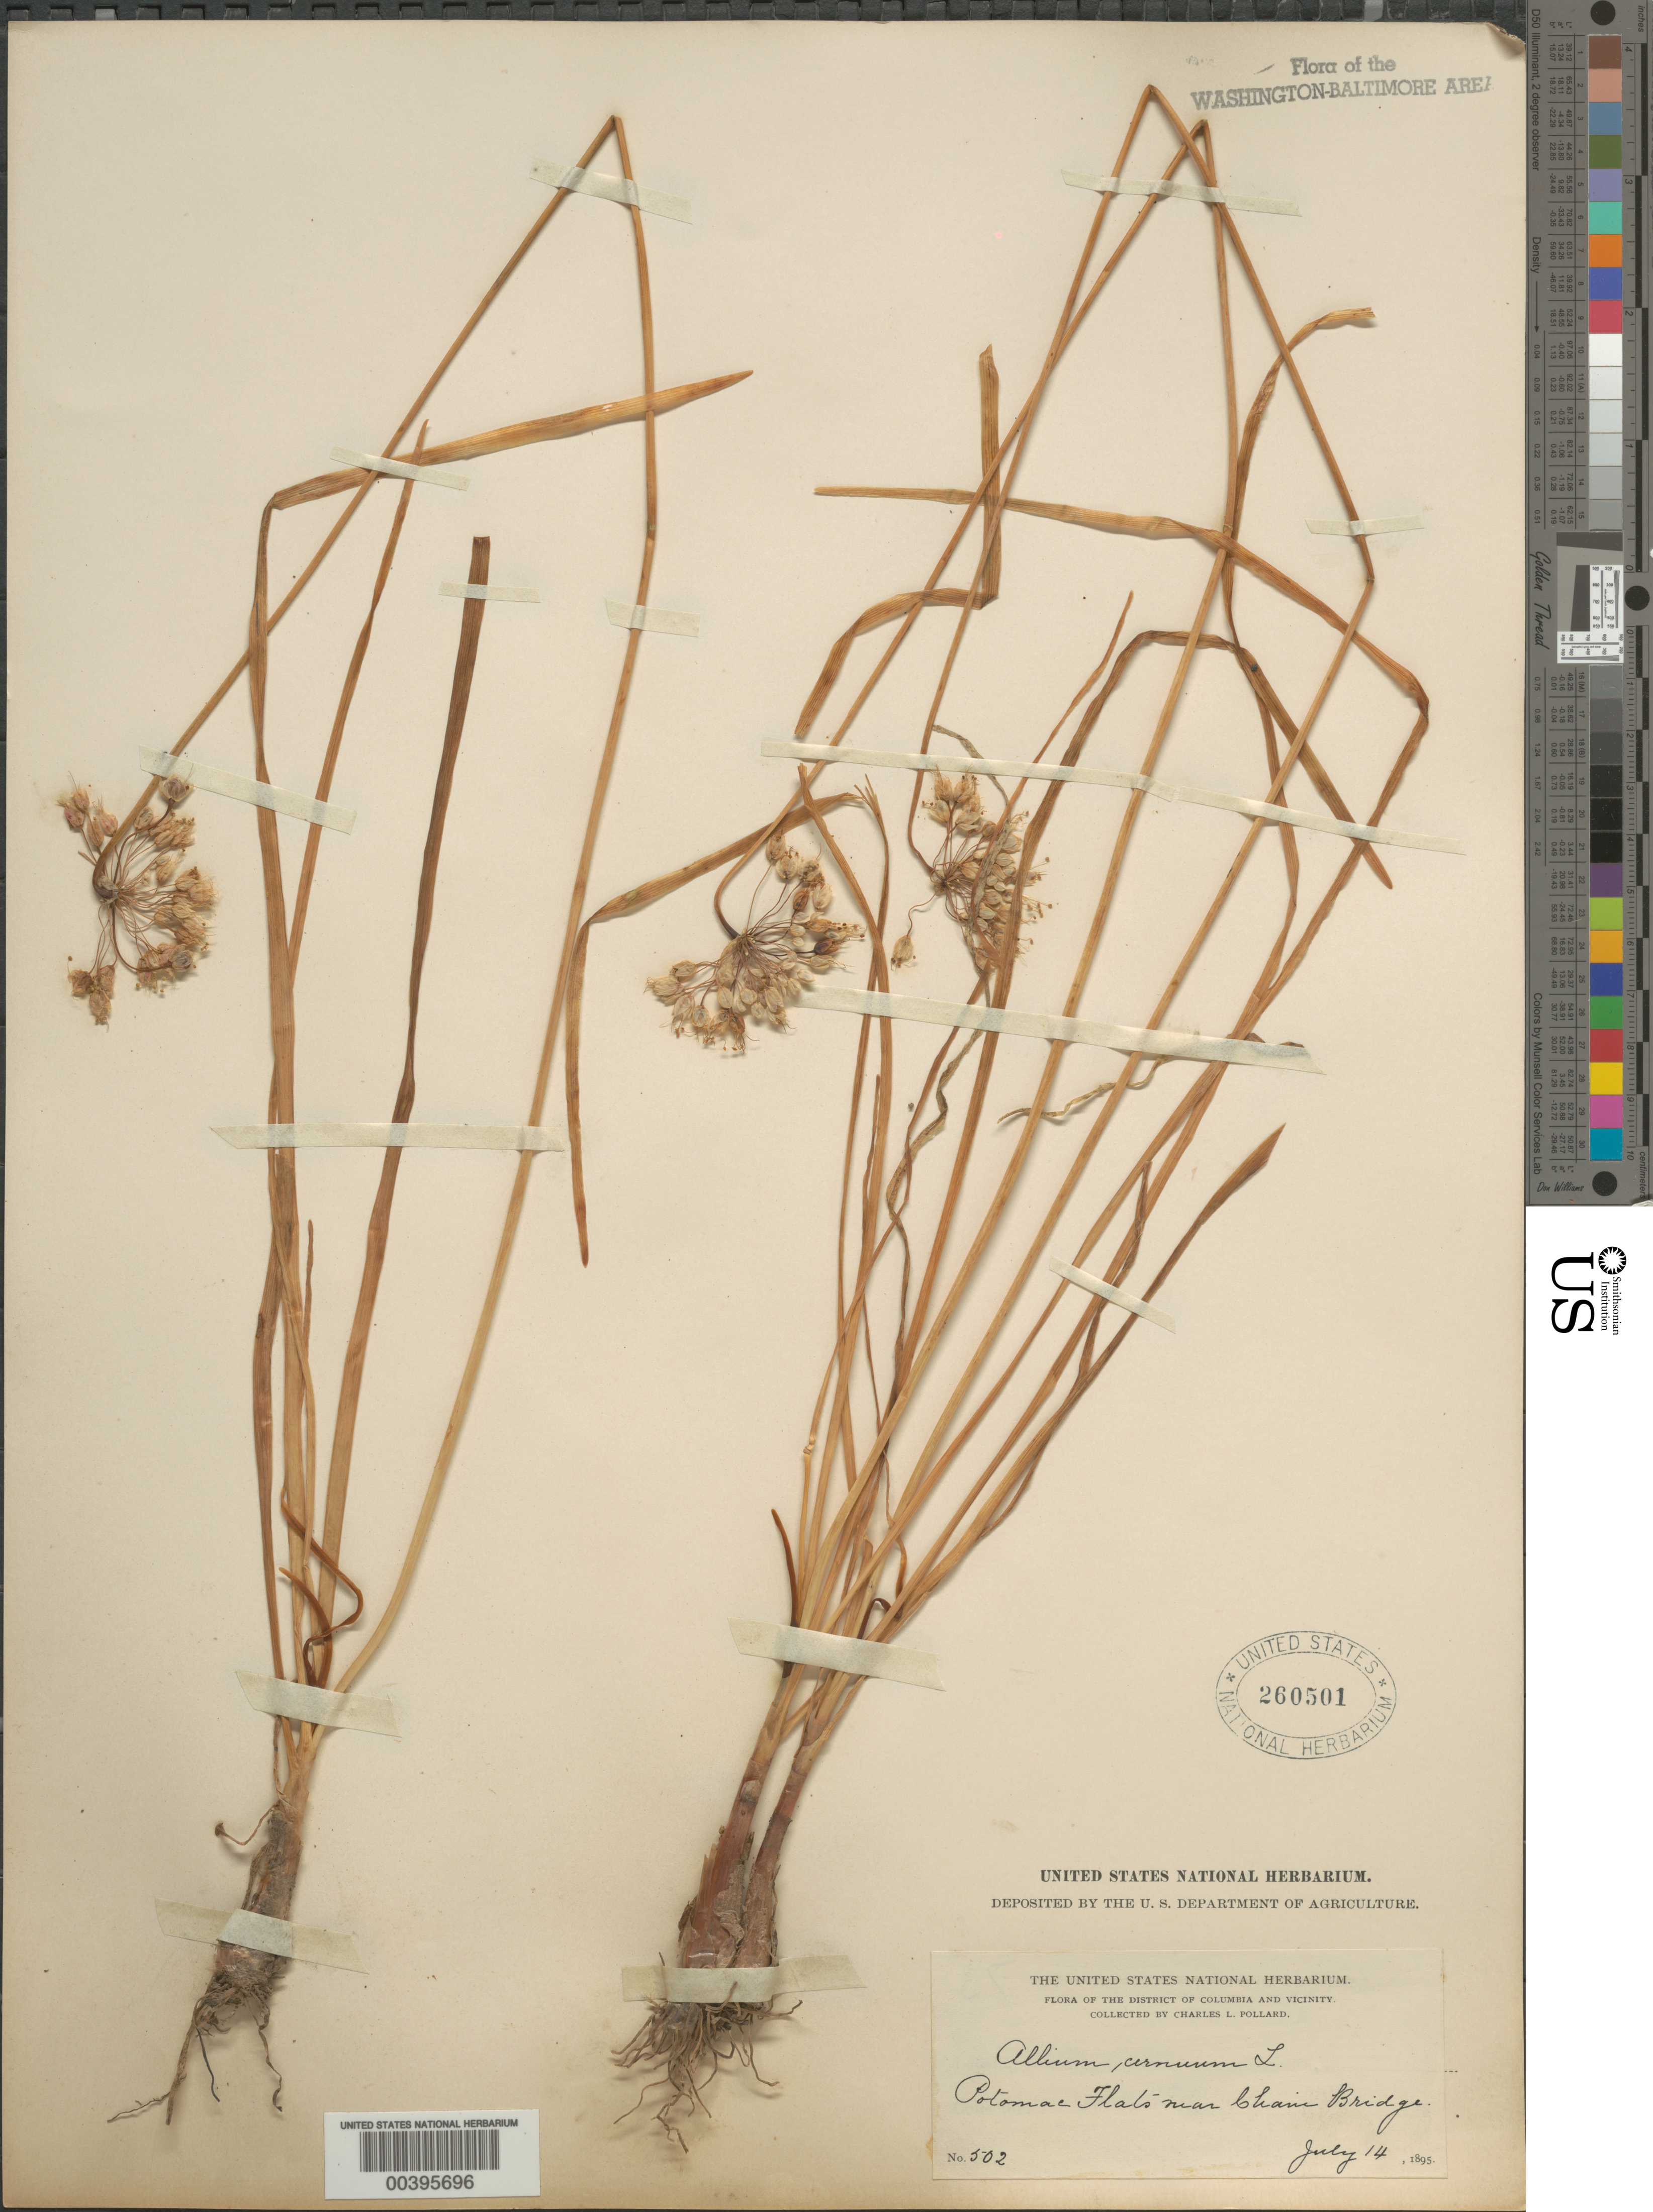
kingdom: Plantae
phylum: Tracheophyta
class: Liliopsida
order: Asparagales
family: Amaryllidaceae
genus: Allium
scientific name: Allium cernuum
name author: Roth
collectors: C. L. Pollard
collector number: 502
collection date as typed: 14 Jul 1895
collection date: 1895-07-14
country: United States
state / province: District of Columbia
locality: Chain Bridge flats C. and O. Canal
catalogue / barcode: US 260501